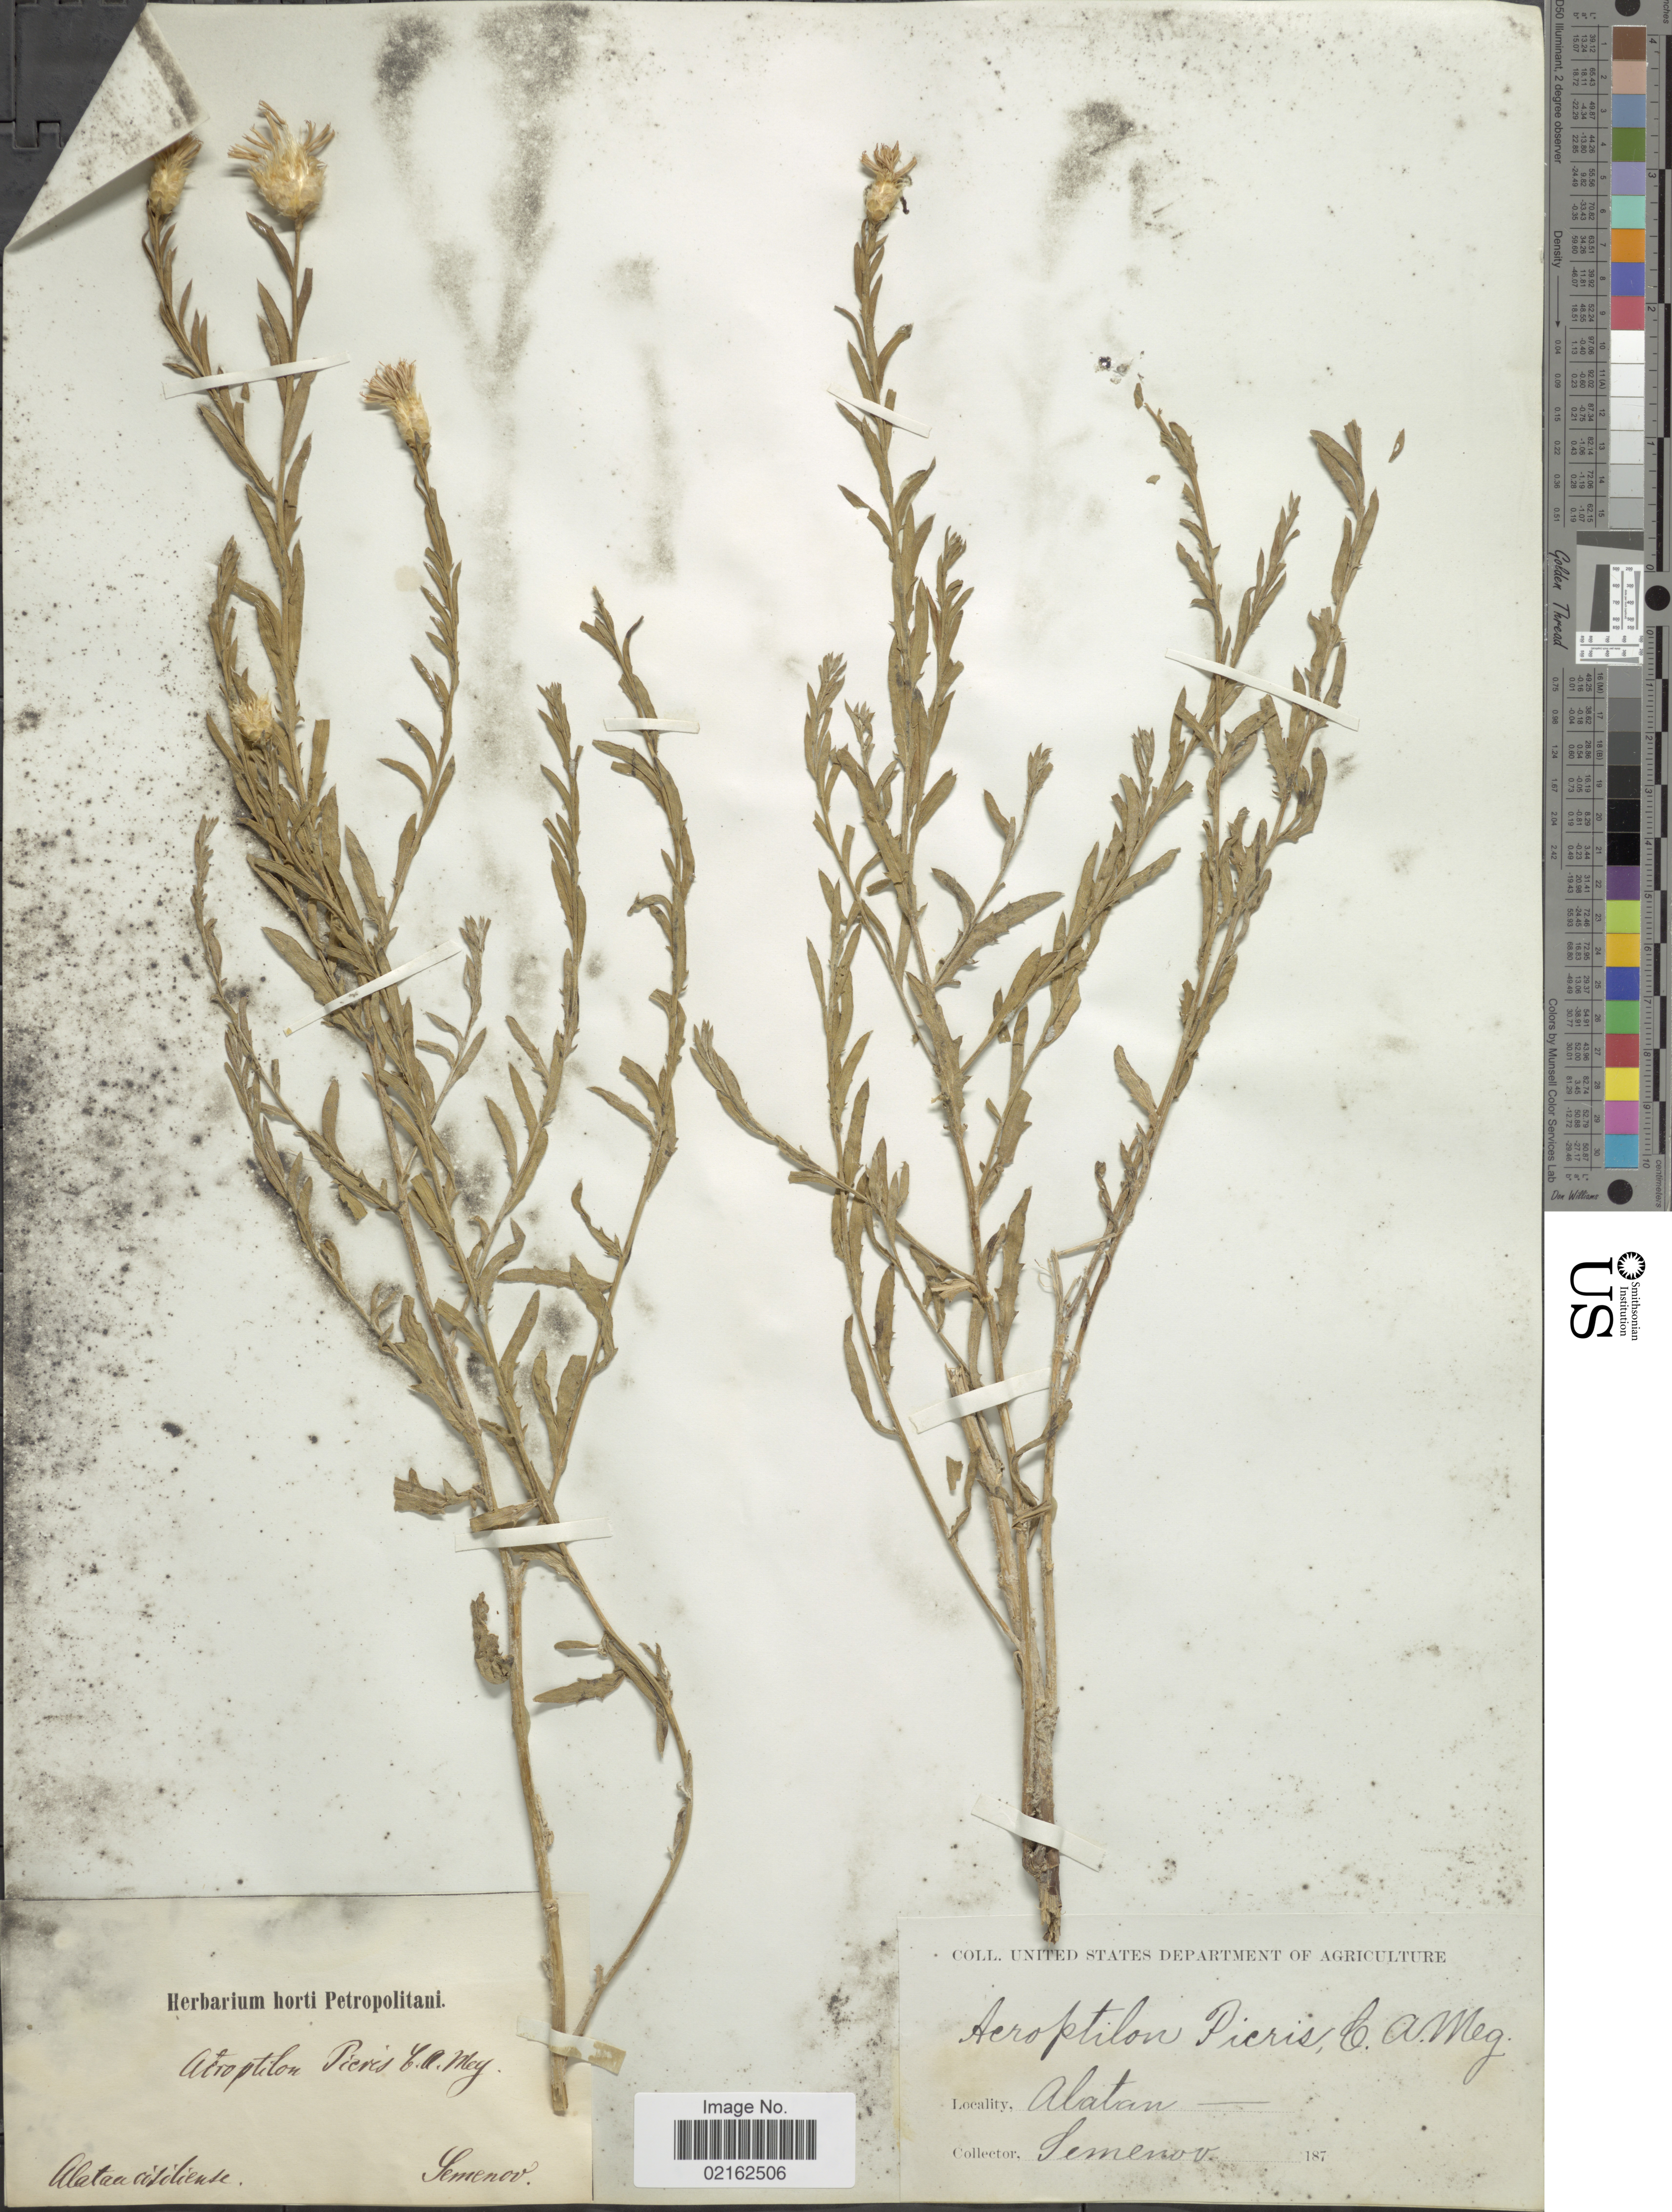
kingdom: Plantae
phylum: Tracheophyta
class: Magnoliopsida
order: Asterales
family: Asteraceae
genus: Acroptilon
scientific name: Acroptilon repens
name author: (L.) DC.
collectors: -- Semenov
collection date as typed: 187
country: Italy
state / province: Siciliana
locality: Alatan, Alatan Cisiliense [interpreted]